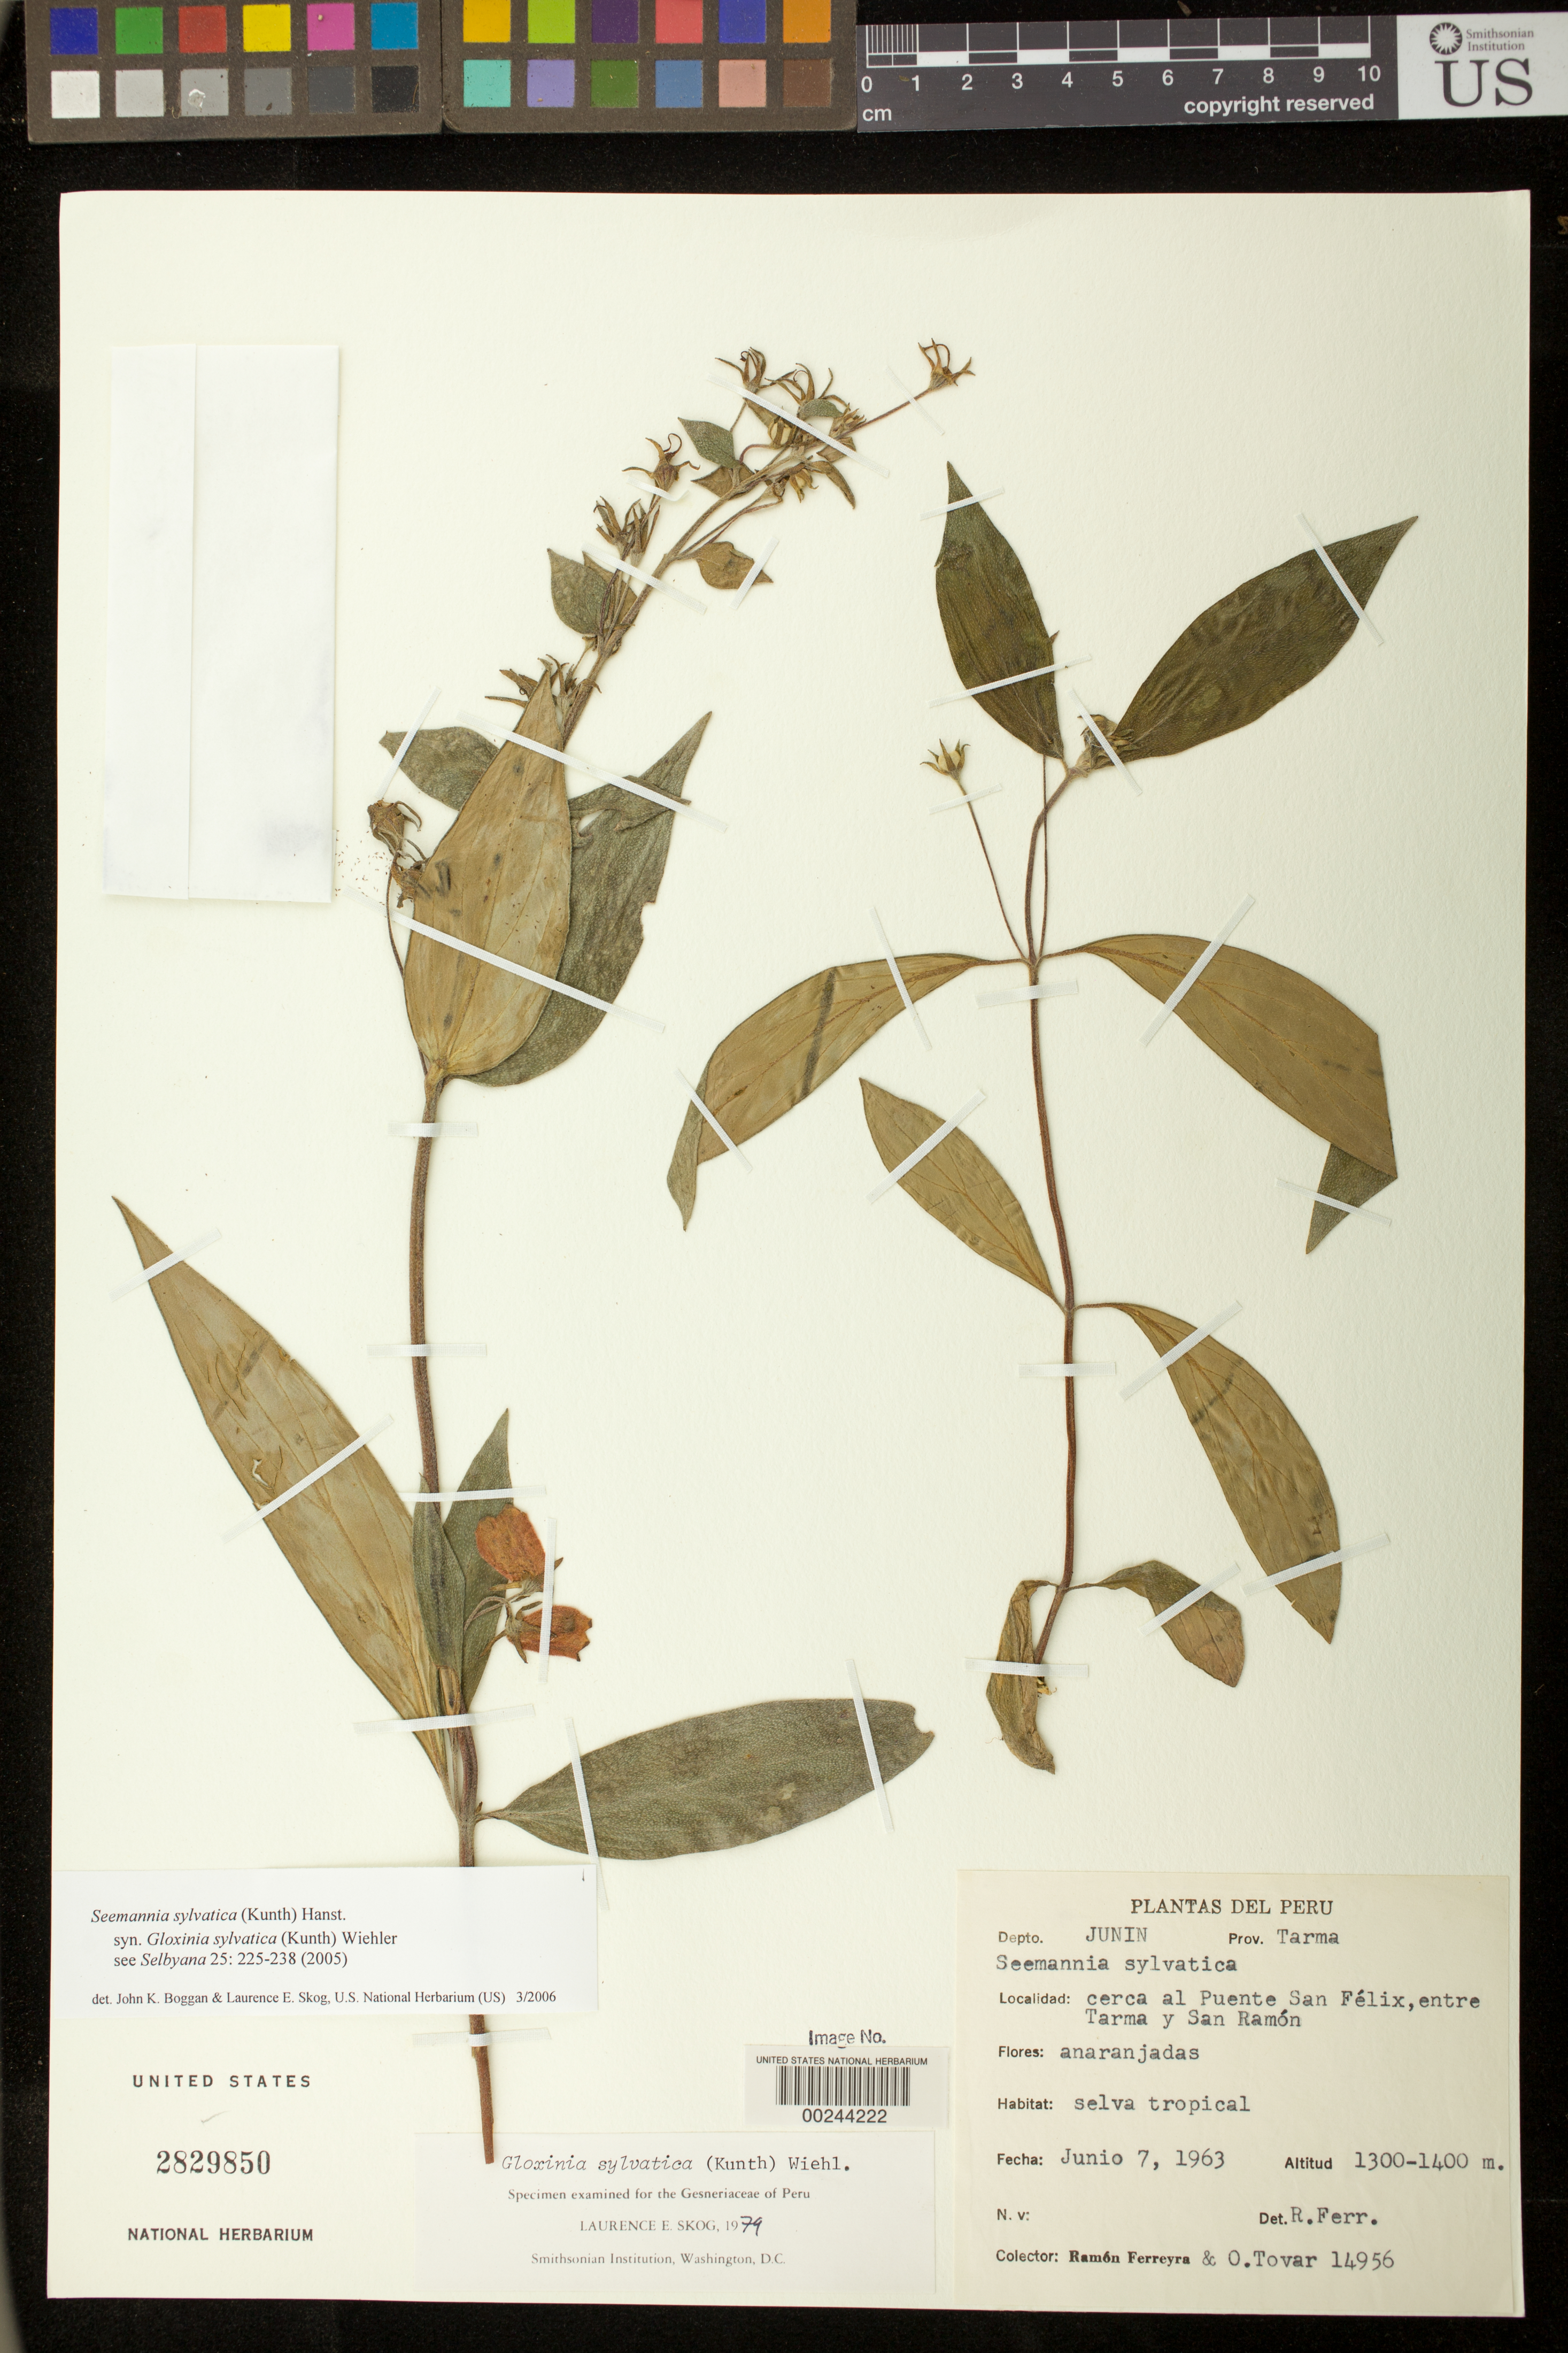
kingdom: Plantae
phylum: Tracheophyta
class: Magnoliopsida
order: Lamiales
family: Gesneriaceae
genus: Seemannia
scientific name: Seemannia sylvatica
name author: (Kunth) Hanst.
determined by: Boggan, J. K.; Skog, L. E.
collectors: R. A. Ferreyra & Ó. Tovar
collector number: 14956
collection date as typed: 07 Jun 1963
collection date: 1963-06-07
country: Peru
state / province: Junín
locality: Prov. Tarma; near Puente San Felix, between Tarma and San Ramon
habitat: Tropical forest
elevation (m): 1300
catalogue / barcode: US 2829850